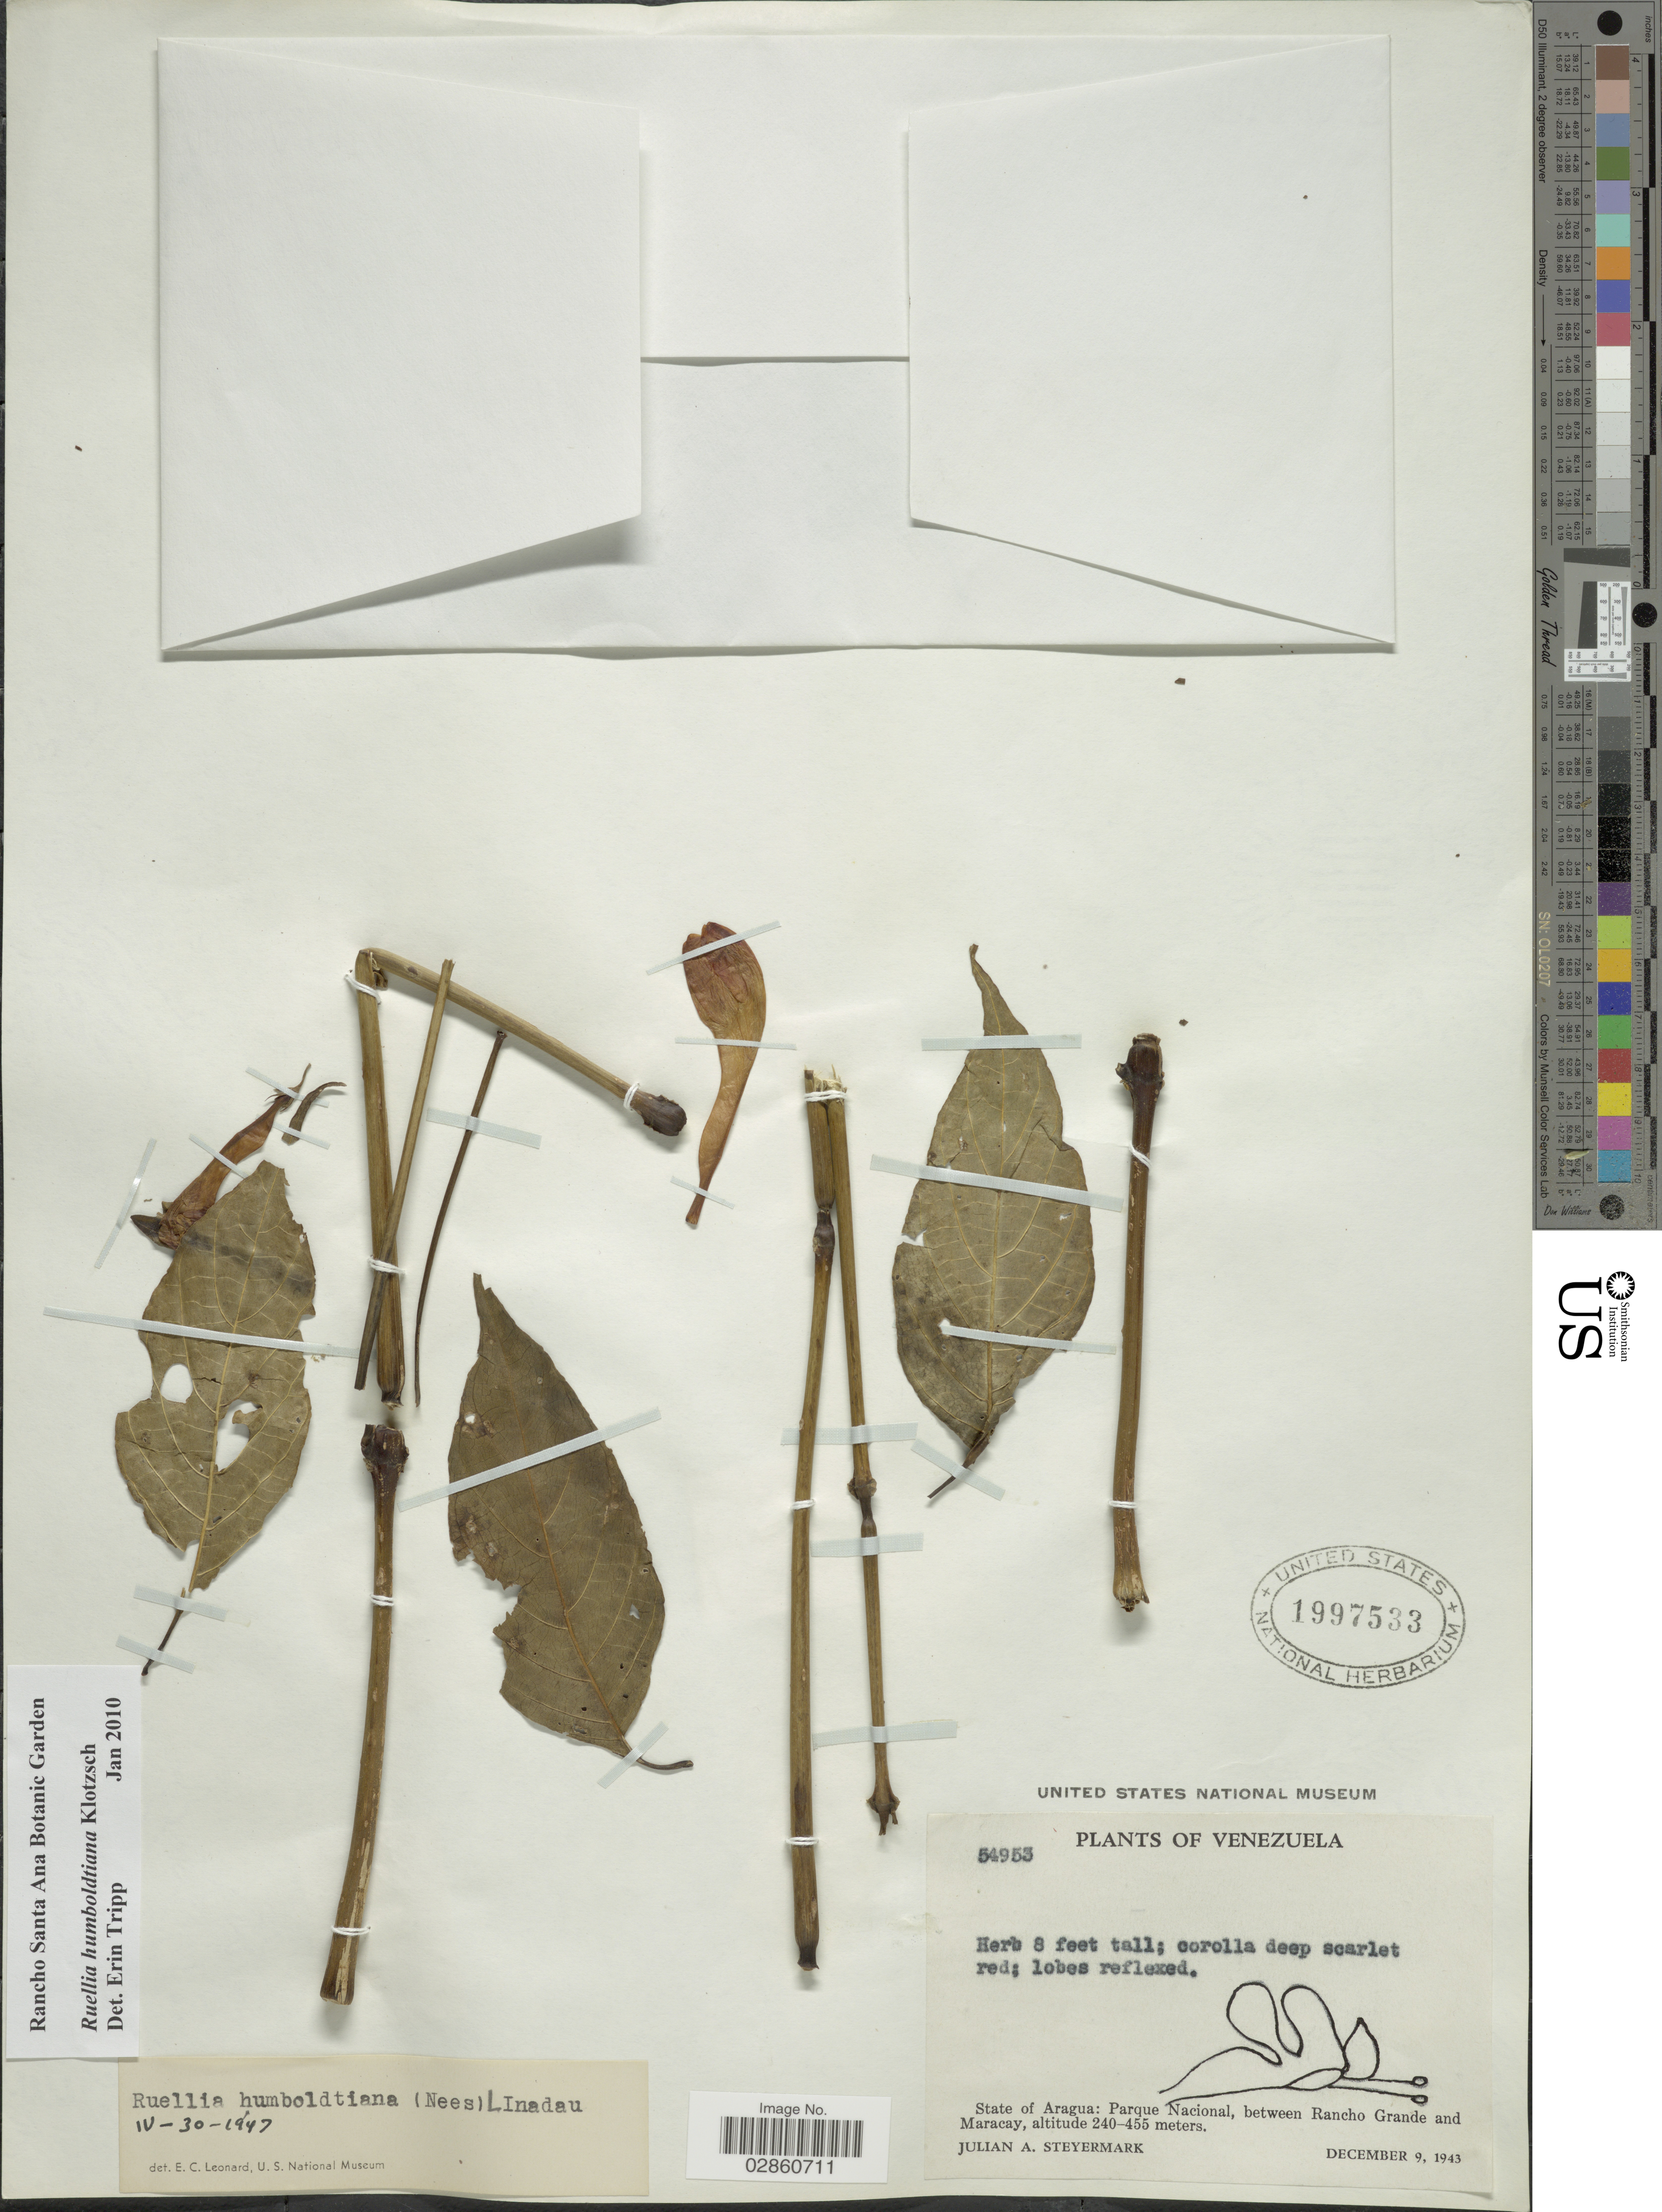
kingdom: Plantae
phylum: Tracheophyta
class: Magnoliopsida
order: Lamiales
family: Acanthaceae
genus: Ruellia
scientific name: Ruellia humboldtiana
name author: (Nees) Lindau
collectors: J. Steyermark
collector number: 54953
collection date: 1943-12-09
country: Venezuela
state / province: Aragua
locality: State of Aragua: Parque Nacional, between Rancho Grande and Maracay.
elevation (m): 240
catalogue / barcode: US 1997533